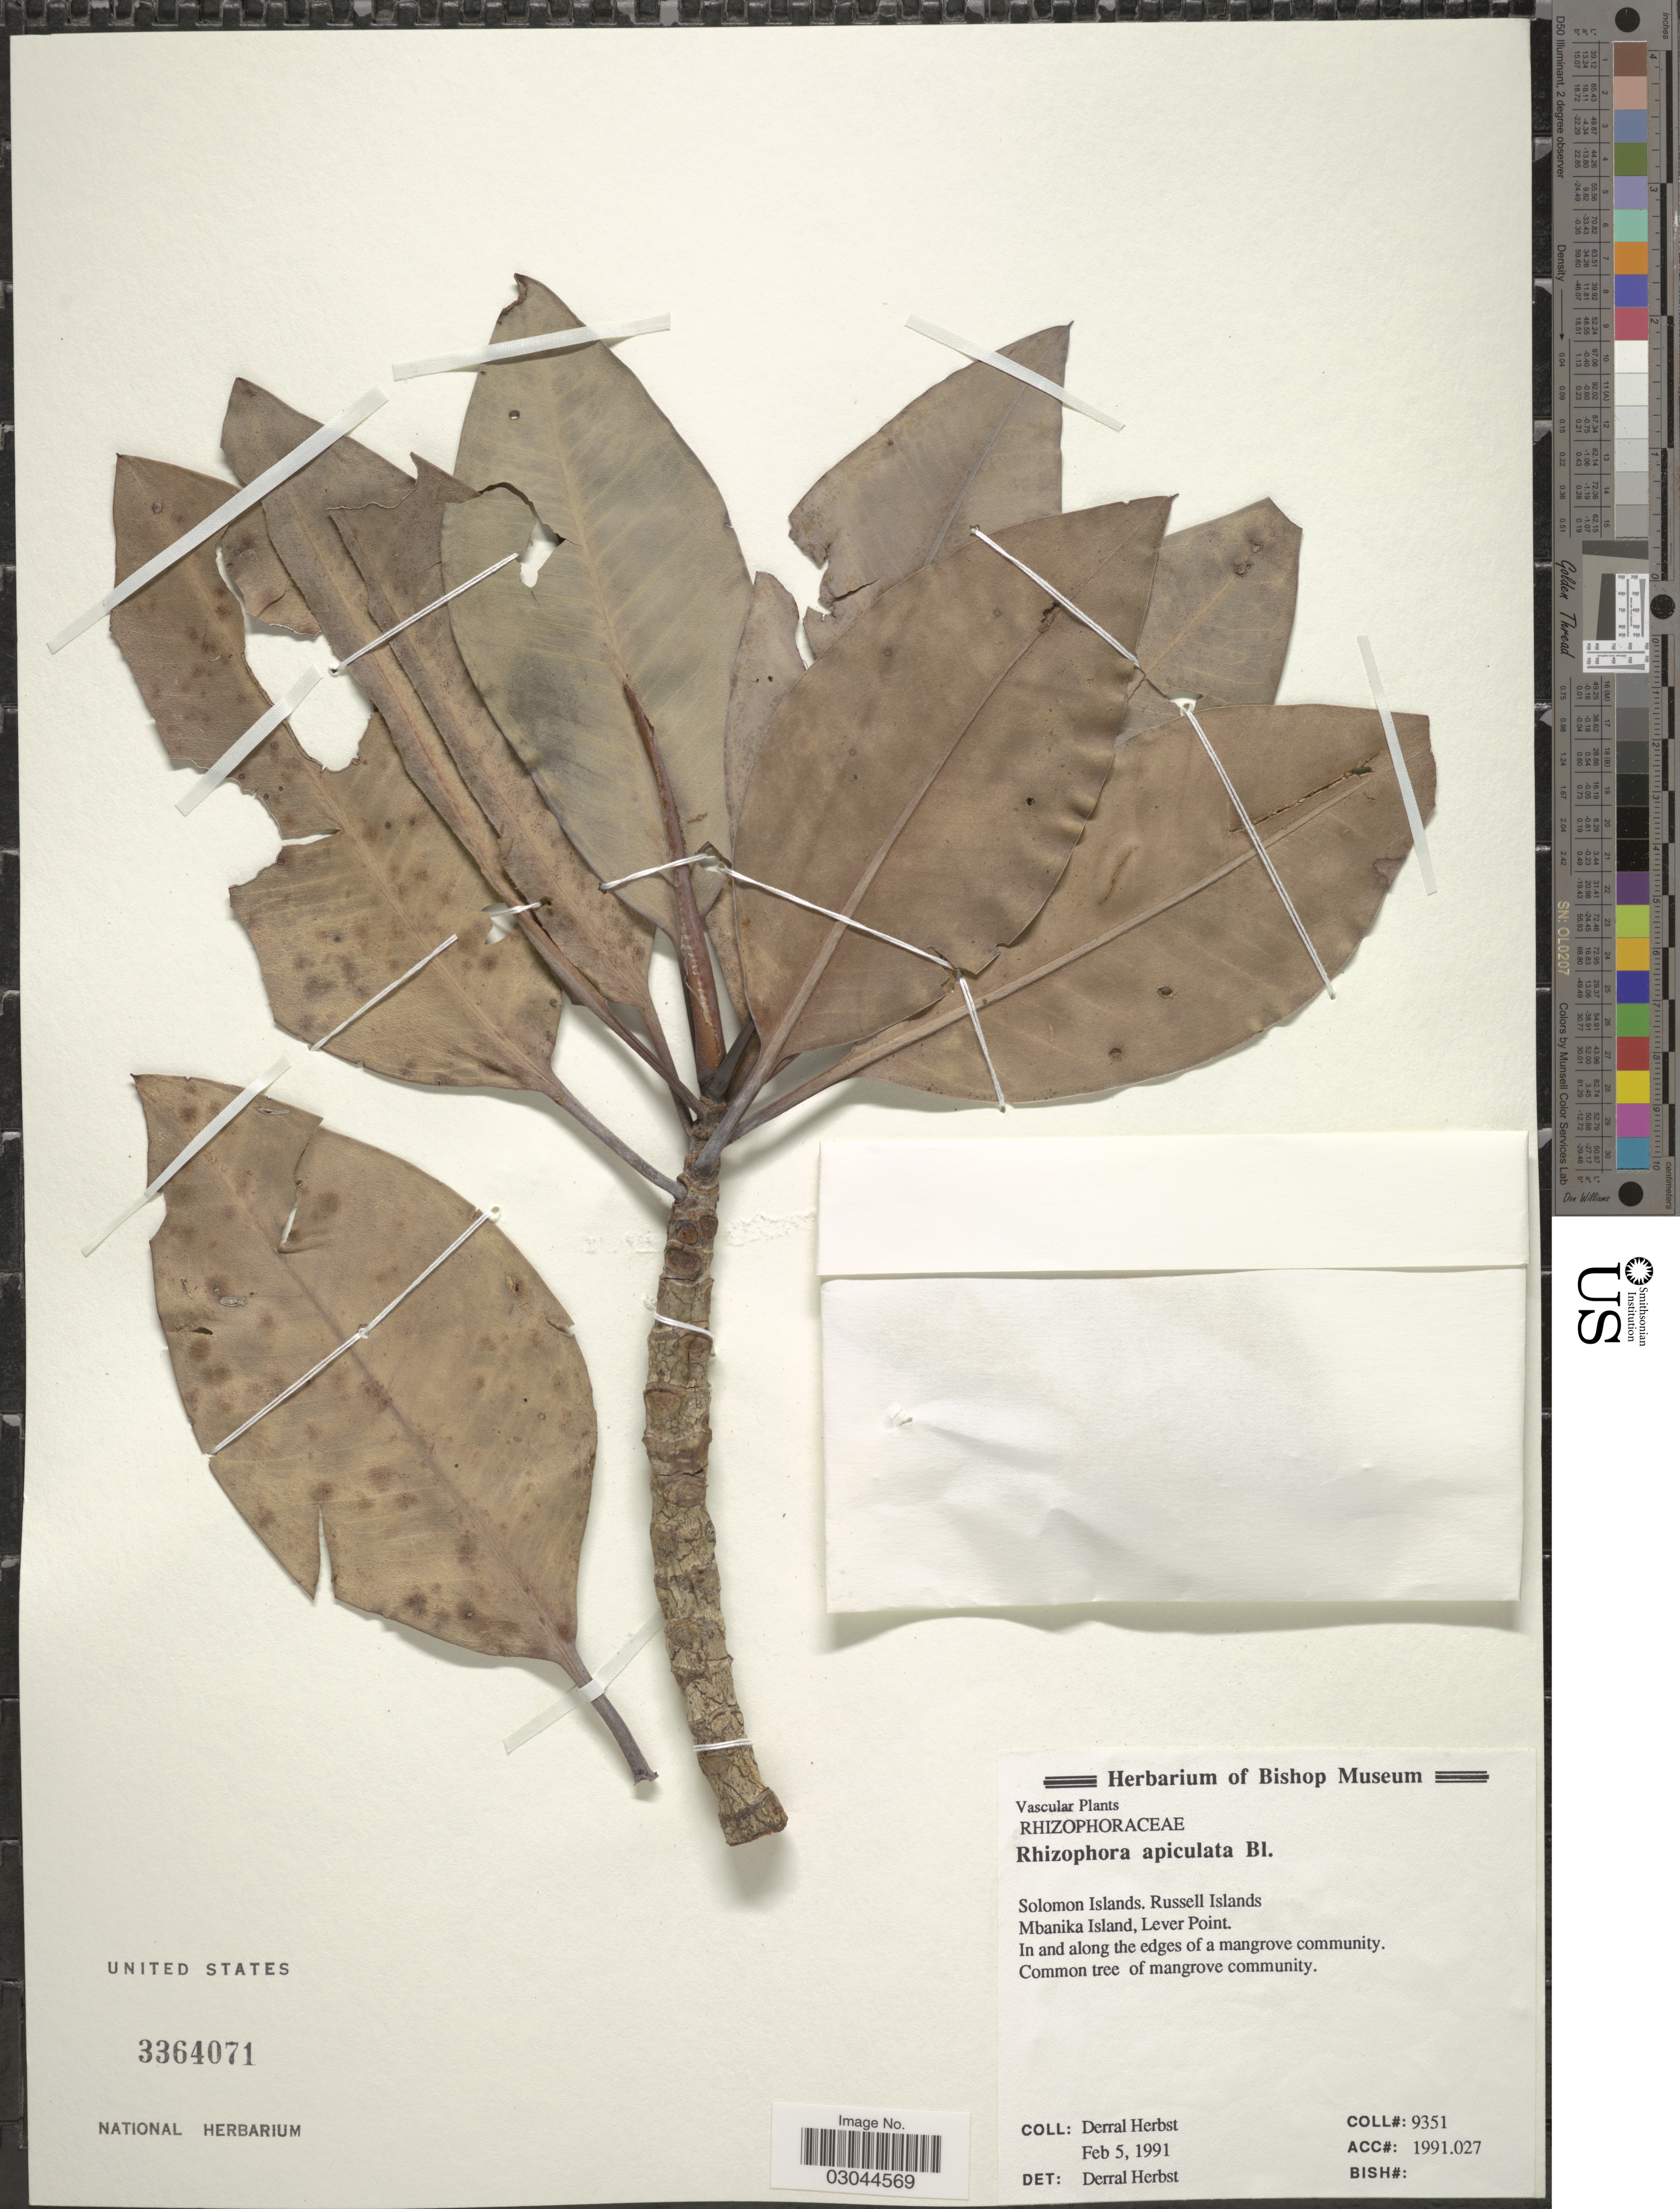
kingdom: Plantae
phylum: Tracheophyta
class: Magnoliopsida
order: Malpighiales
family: Rhizophoraceae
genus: Rhizophora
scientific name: Rhizophora apiculata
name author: Blume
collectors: D. R. Herbst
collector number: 9351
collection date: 1991-02-05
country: Solomon Islands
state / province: Solomon Islands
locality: Russell Islands. Mbanika Islands, Lever Point. In and along the edges of a mangrove community.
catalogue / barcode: US 3364071